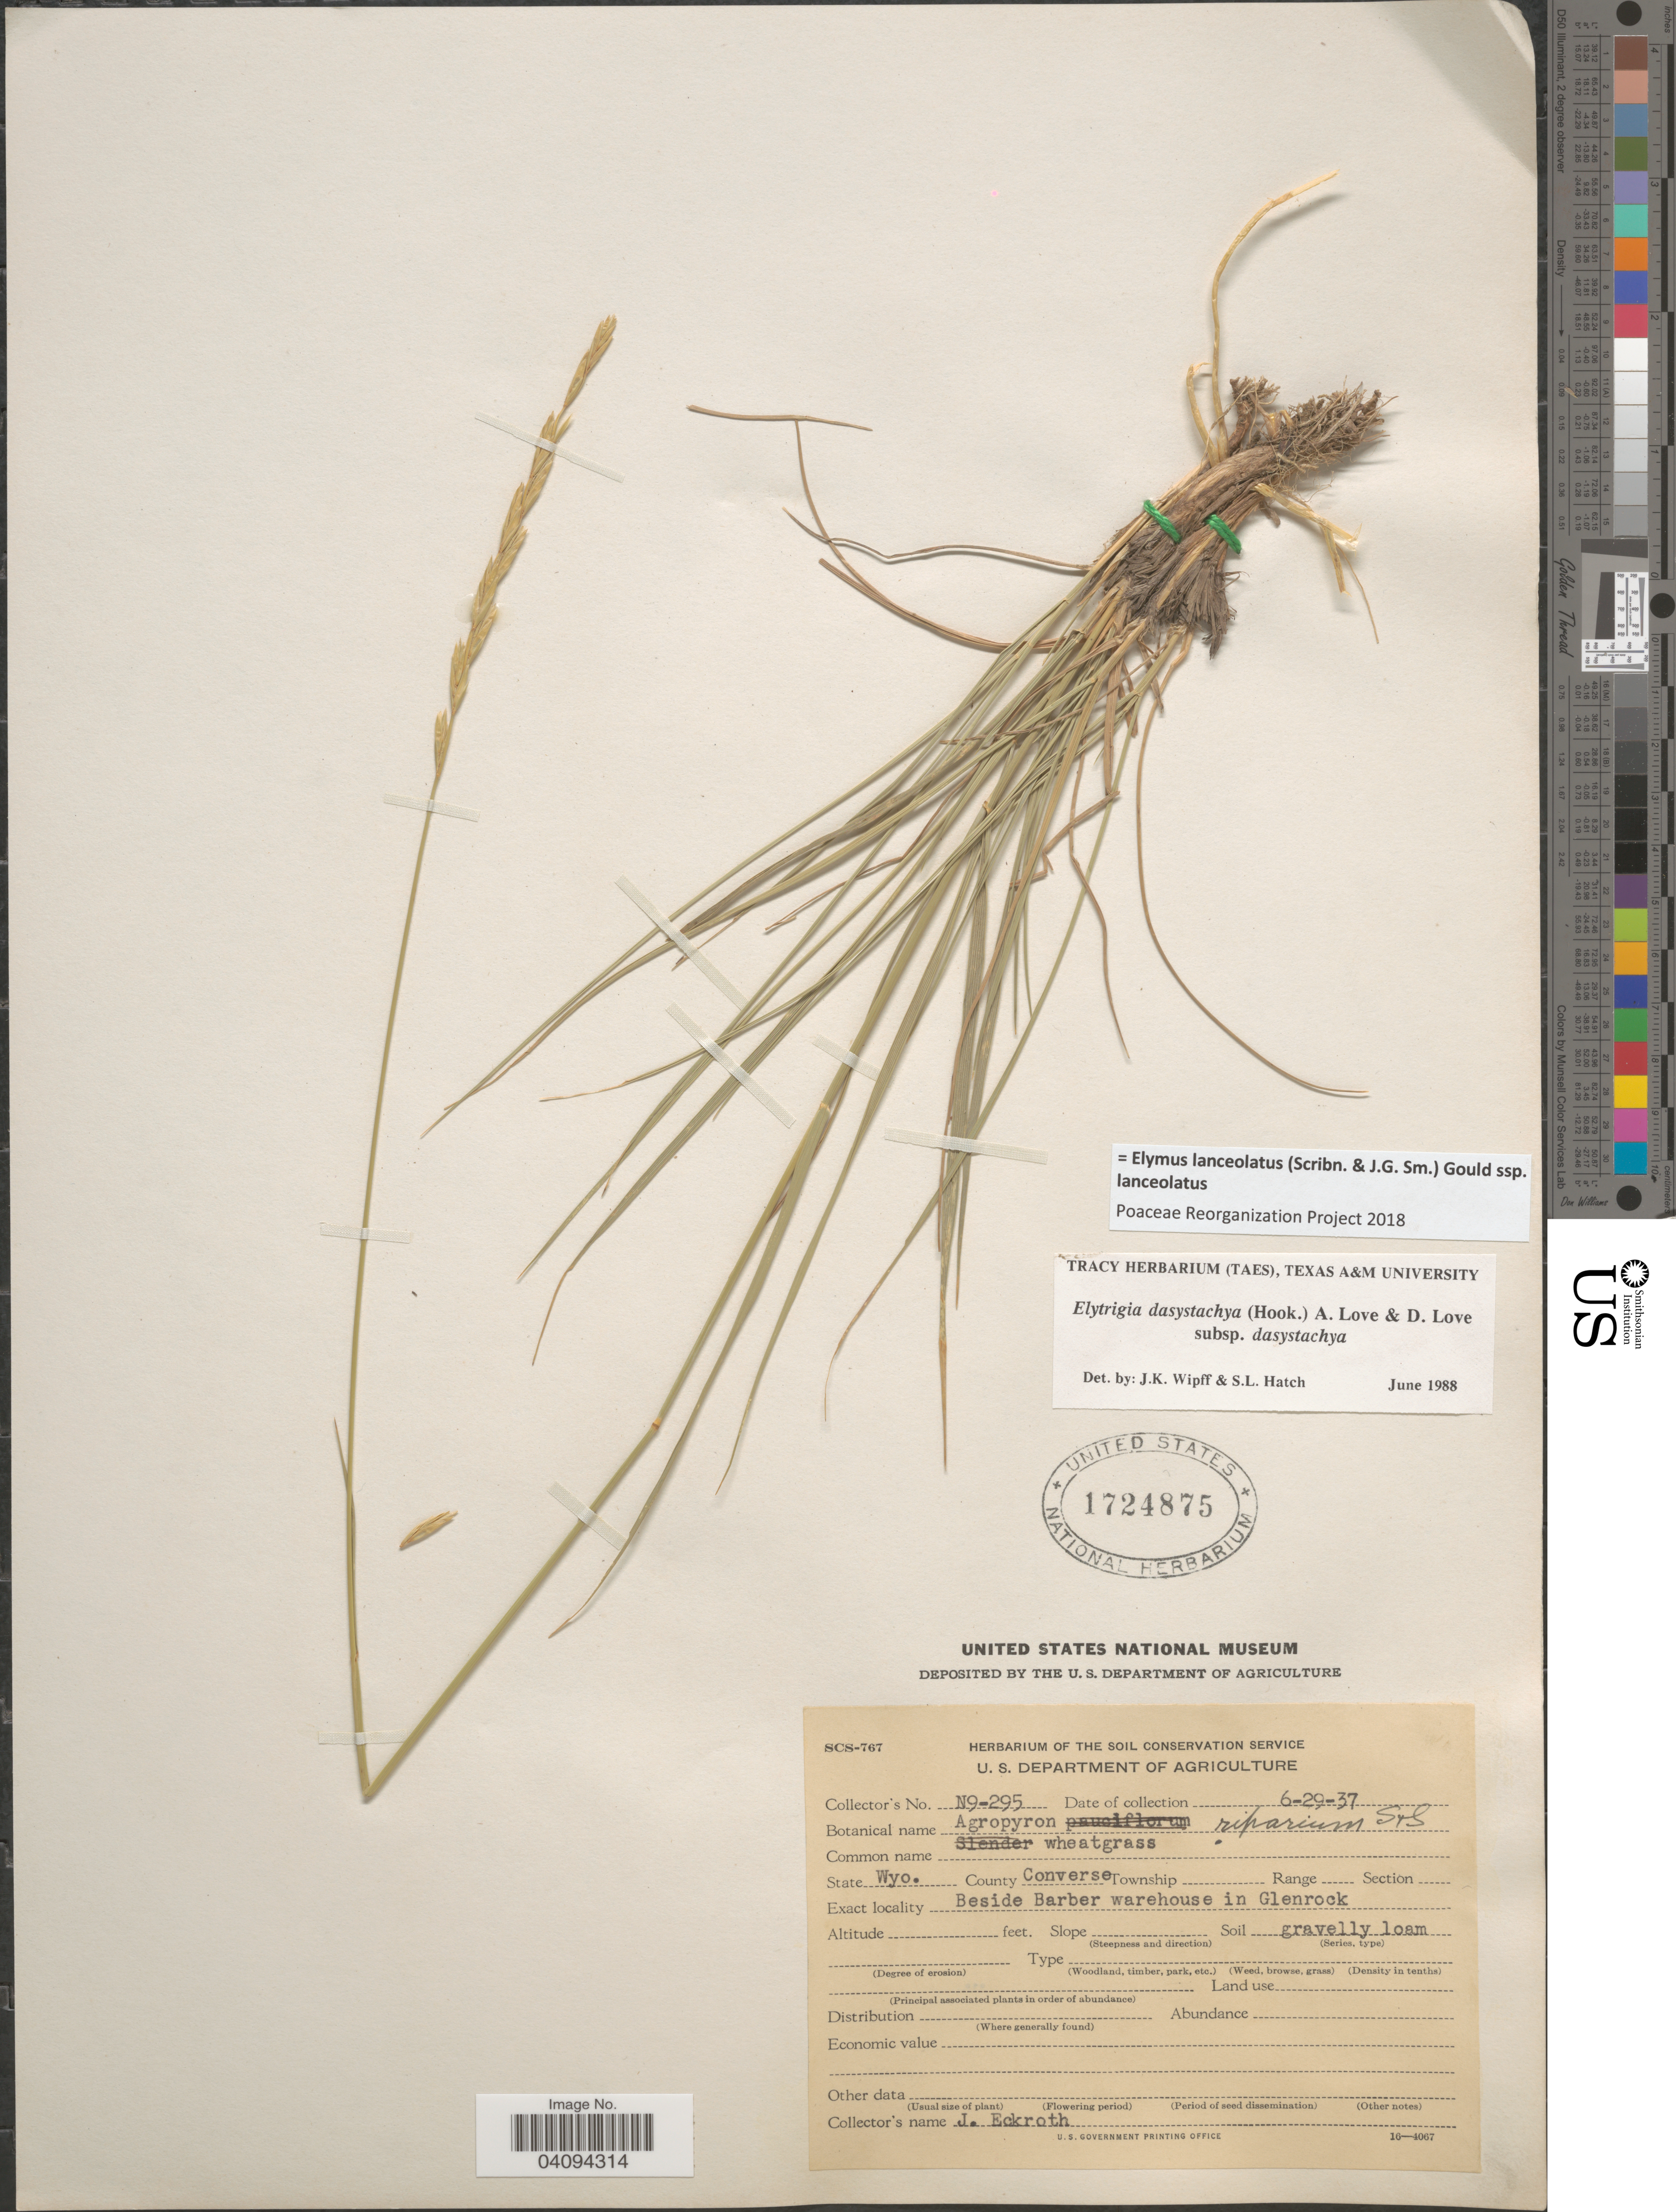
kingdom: Plantae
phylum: Tracheophyta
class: Liliopsida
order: Poales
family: Poaceae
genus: Elymus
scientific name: Elymus lanceolatus subsp. lanceolatus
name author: (Scribn. & J.G. Sm.) Gould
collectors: J. Eckroth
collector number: N9-295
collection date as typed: Transcribed d/m/y: 29/6/37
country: United States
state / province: Wyoming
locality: County Converse. Beside Barber warehouse in Glenrock.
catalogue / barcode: US 1724875